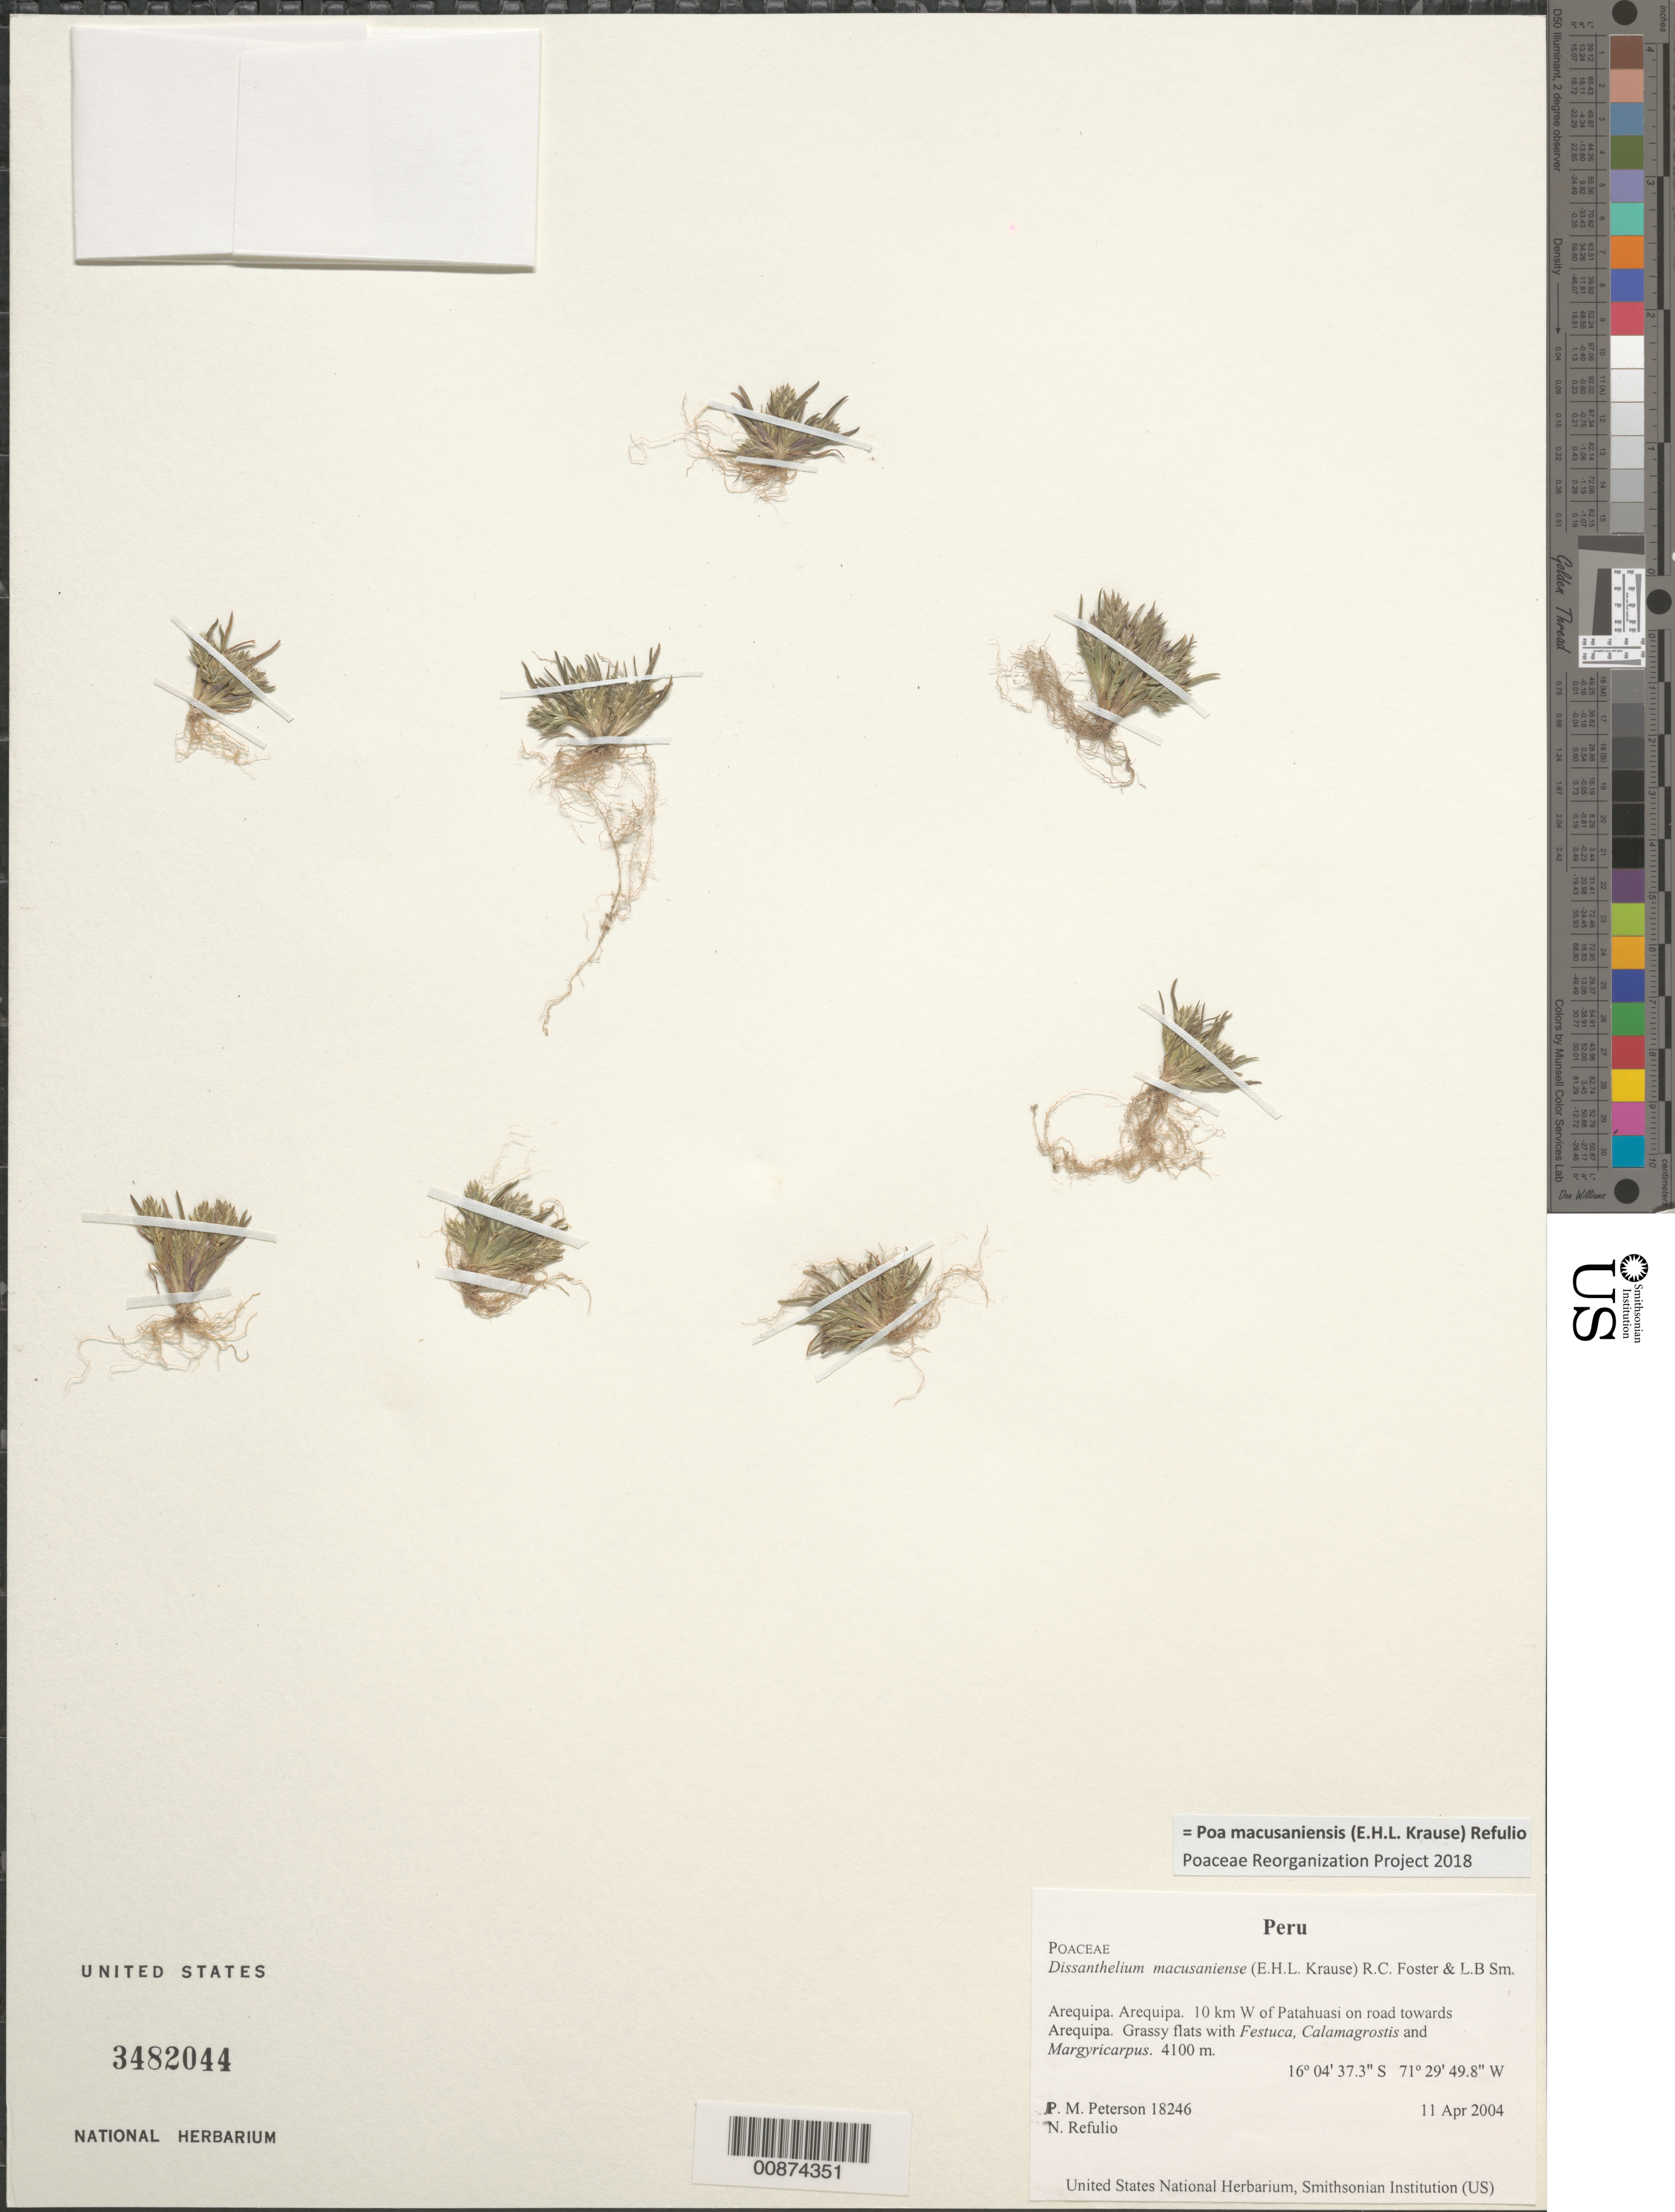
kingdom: Plantae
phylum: Tracheophyta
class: Liliopsida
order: Poales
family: Poaceae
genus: Poa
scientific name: Poa macusaniensis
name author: (E.H.L. Krause) Refulio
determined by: Poaceae Reorganization Project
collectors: P. M. Peterson & N. Refulio-Rodríguez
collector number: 18246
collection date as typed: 11 Apr 2004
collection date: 2004-04-11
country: Peru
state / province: Arequipa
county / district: Arequipa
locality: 10 km W of Patahuasi on road towards Arequipa. Grassy flats with Festuca, Calamagrostis and Margyricarpus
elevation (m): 4100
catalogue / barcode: US 3482044